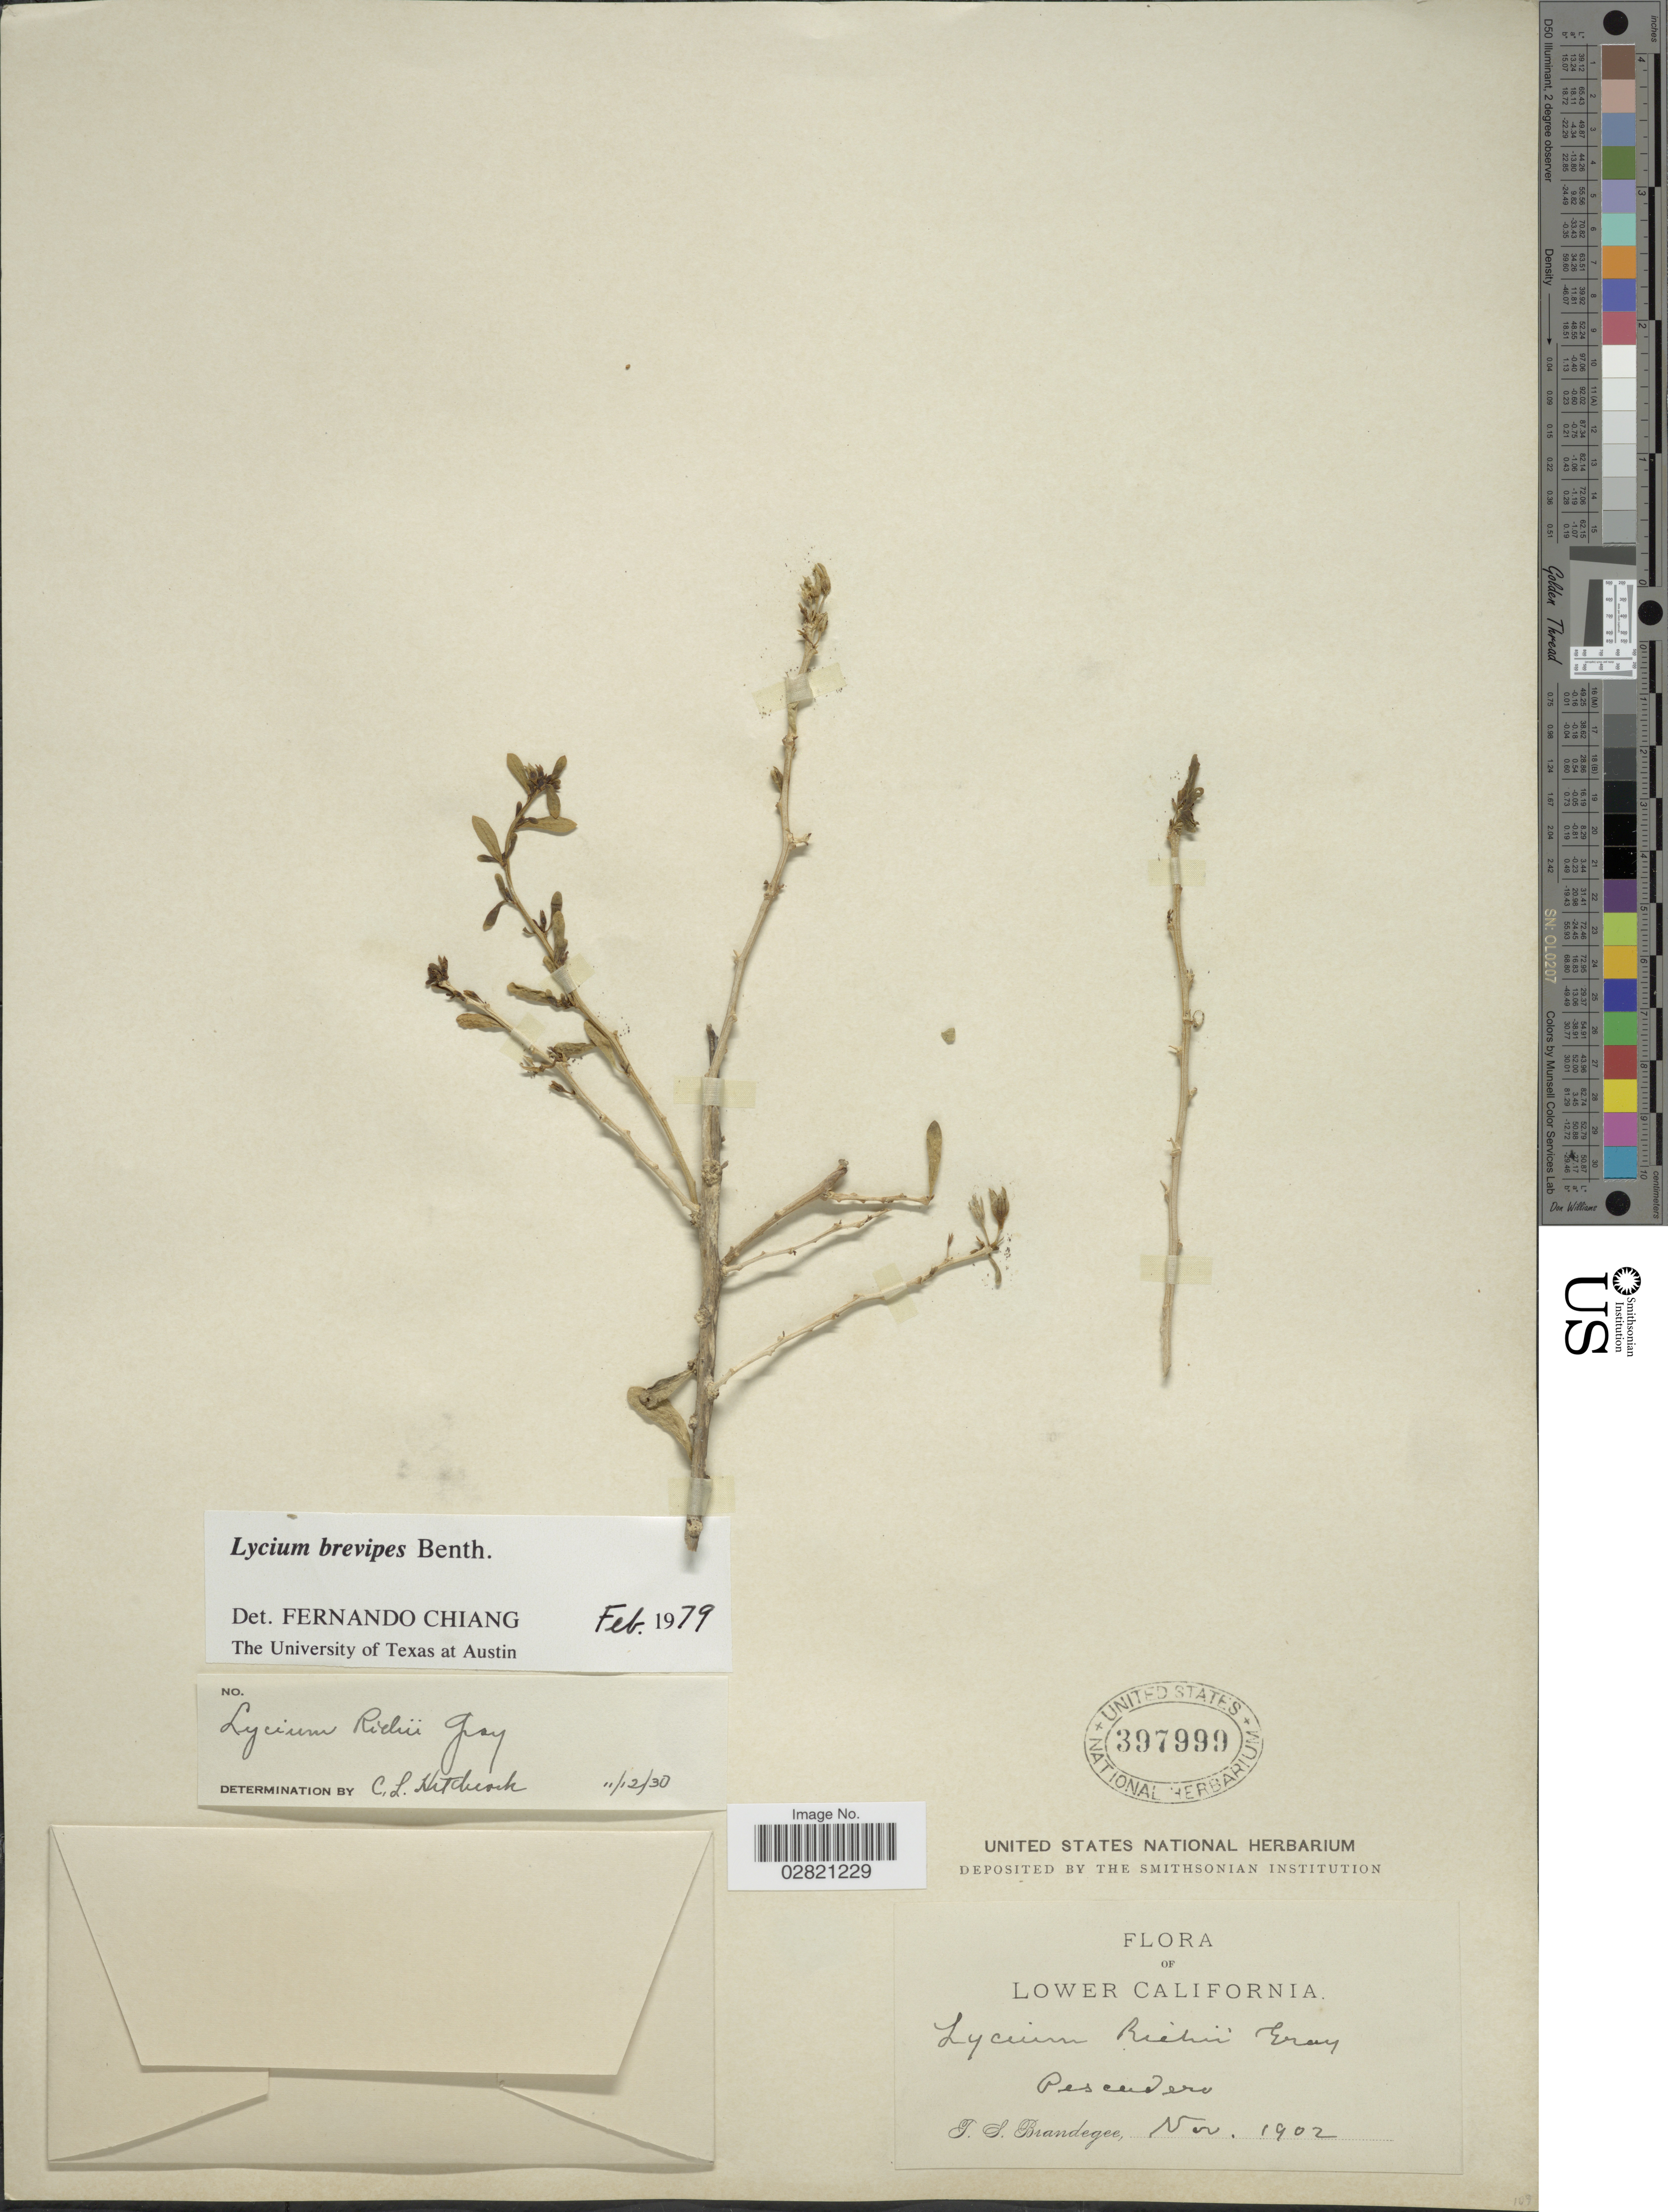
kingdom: Plantae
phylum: Tracheophyta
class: Magnoliopsida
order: Solanales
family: Solanaceae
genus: Lycium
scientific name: Lycium brevipes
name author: Benth.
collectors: T. S. Brandegee (herbarium)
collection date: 1902-11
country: Mexico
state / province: Baja California Sur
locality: Lower California, Pescadero.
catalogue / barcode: US 397999